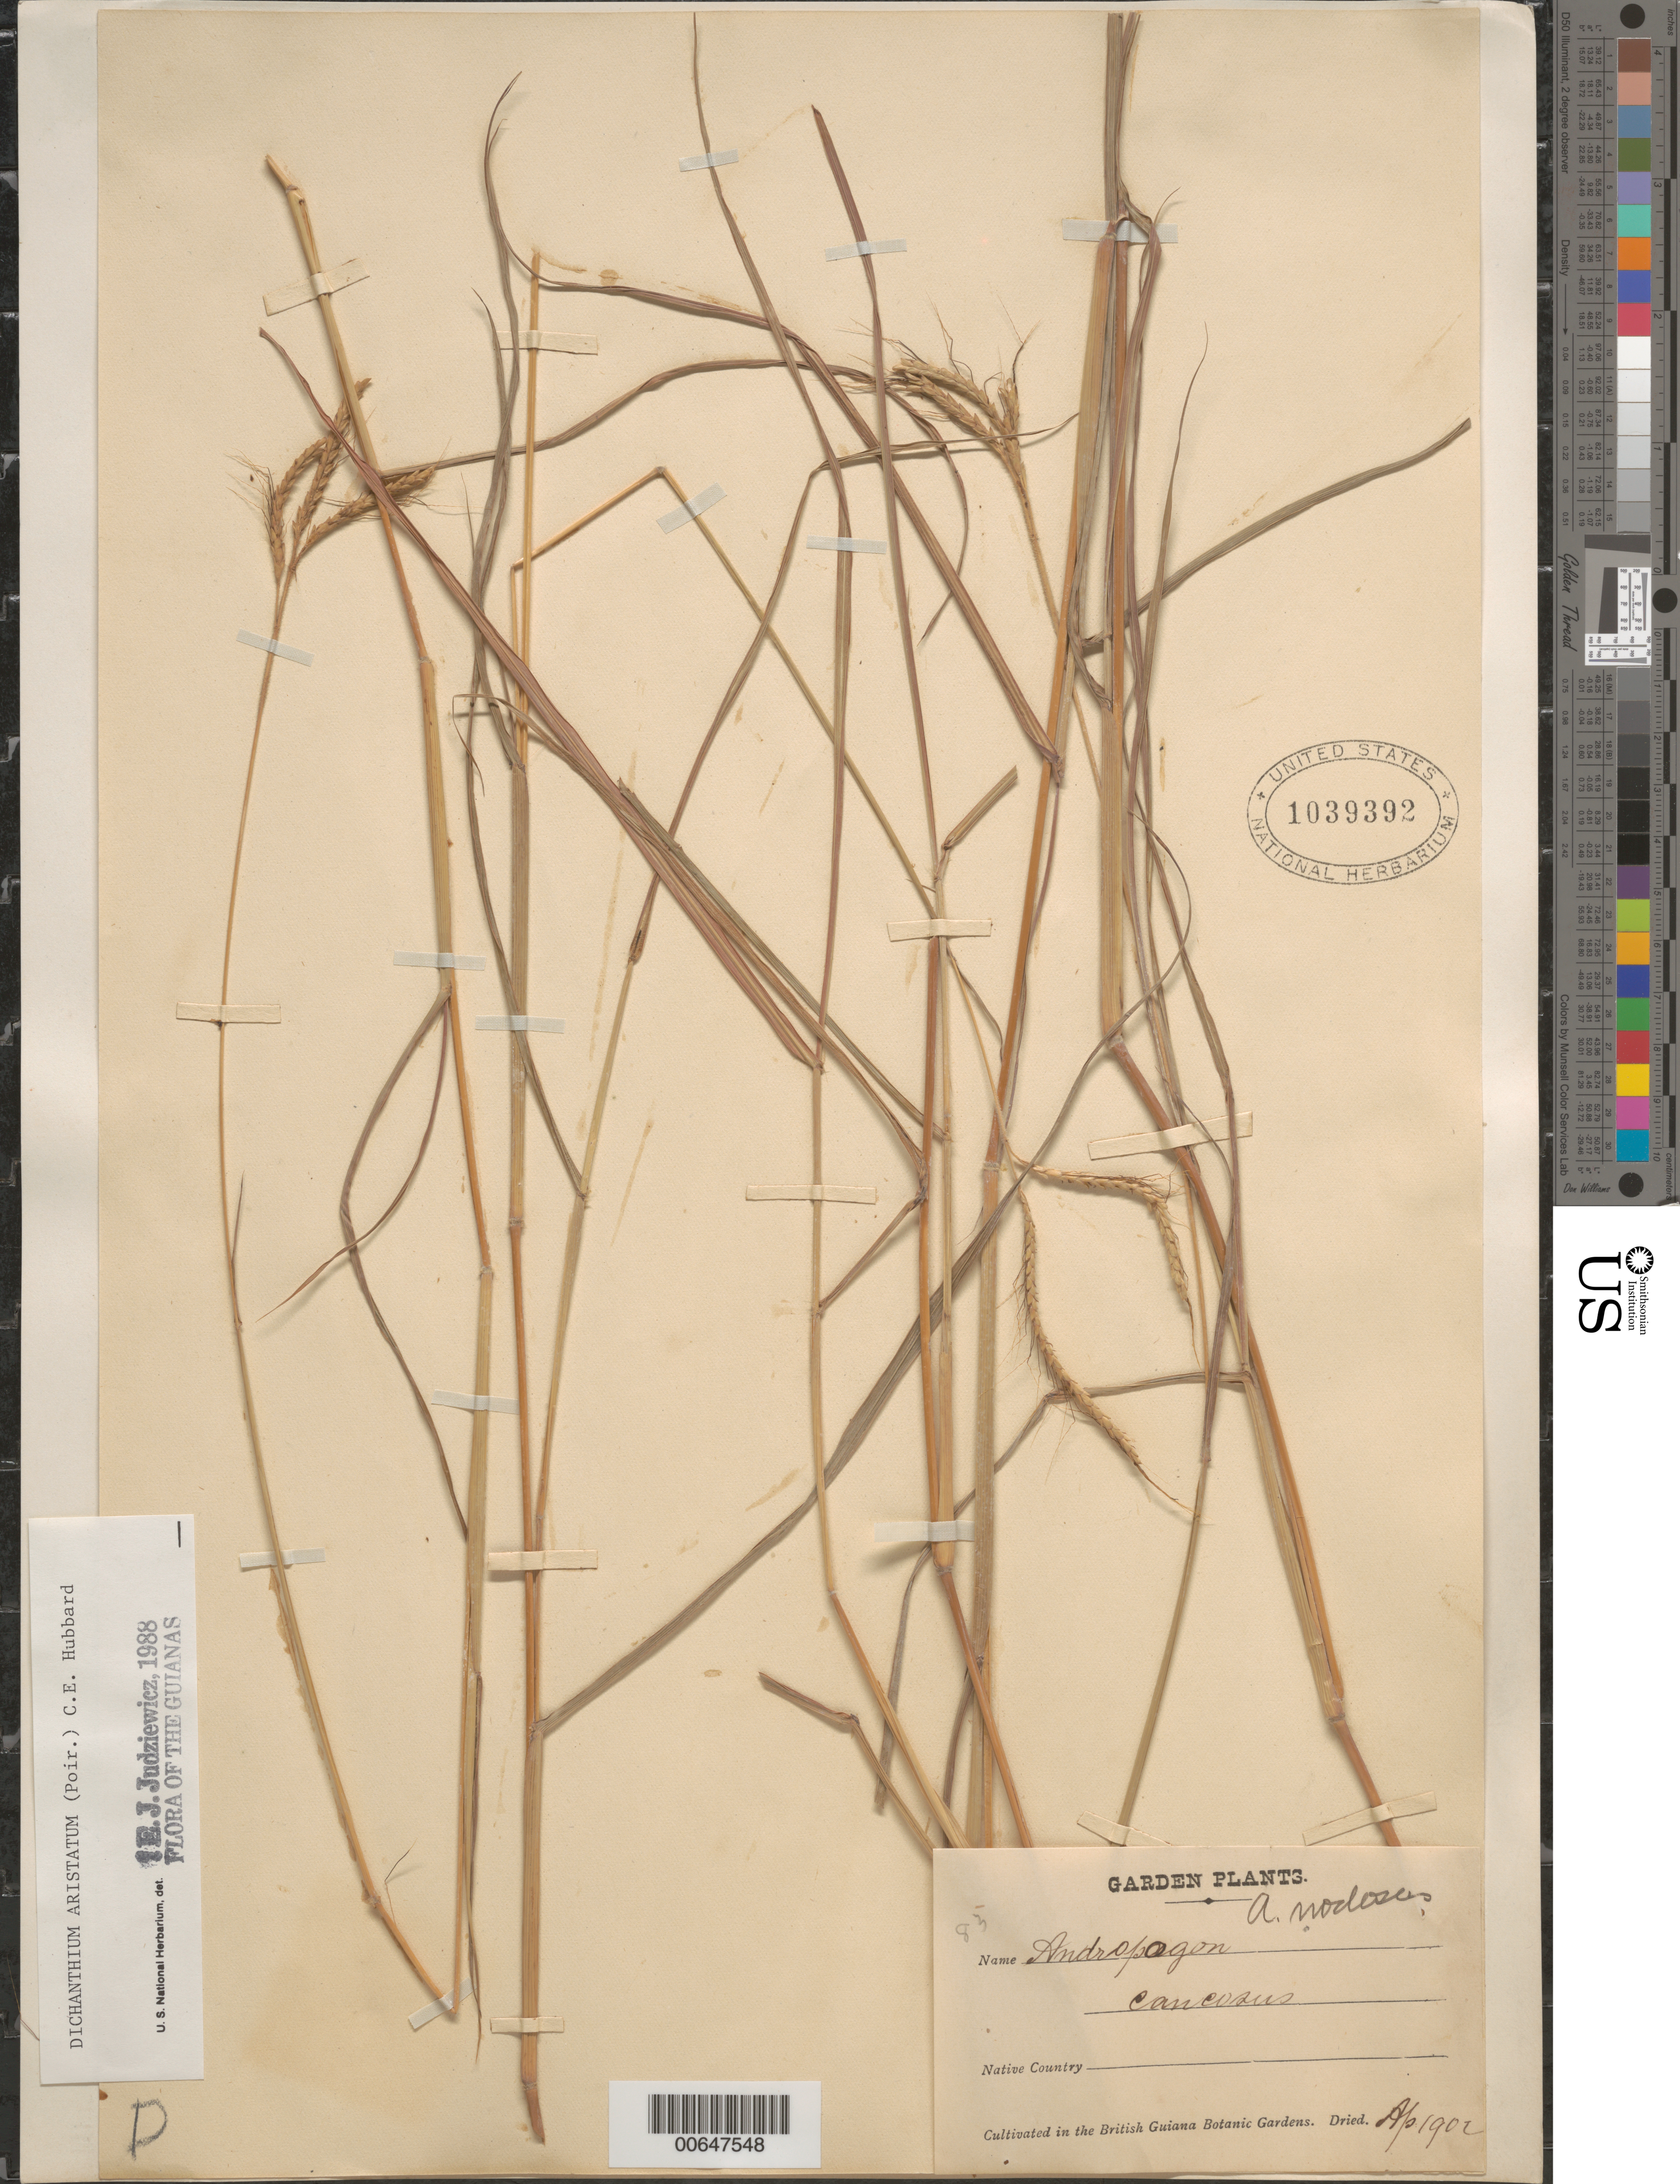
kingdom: Plantae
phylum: Tracheophyta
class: Liliopsida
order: Poales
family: Poaceae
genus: Dichanthium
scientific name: Dichanthium aristatum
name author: (Poir.) C.E. Hubb.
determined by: Judziewicz, E. J.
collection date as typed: Apr-02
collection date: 2002-04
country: Guyana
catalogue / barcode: US 1039392